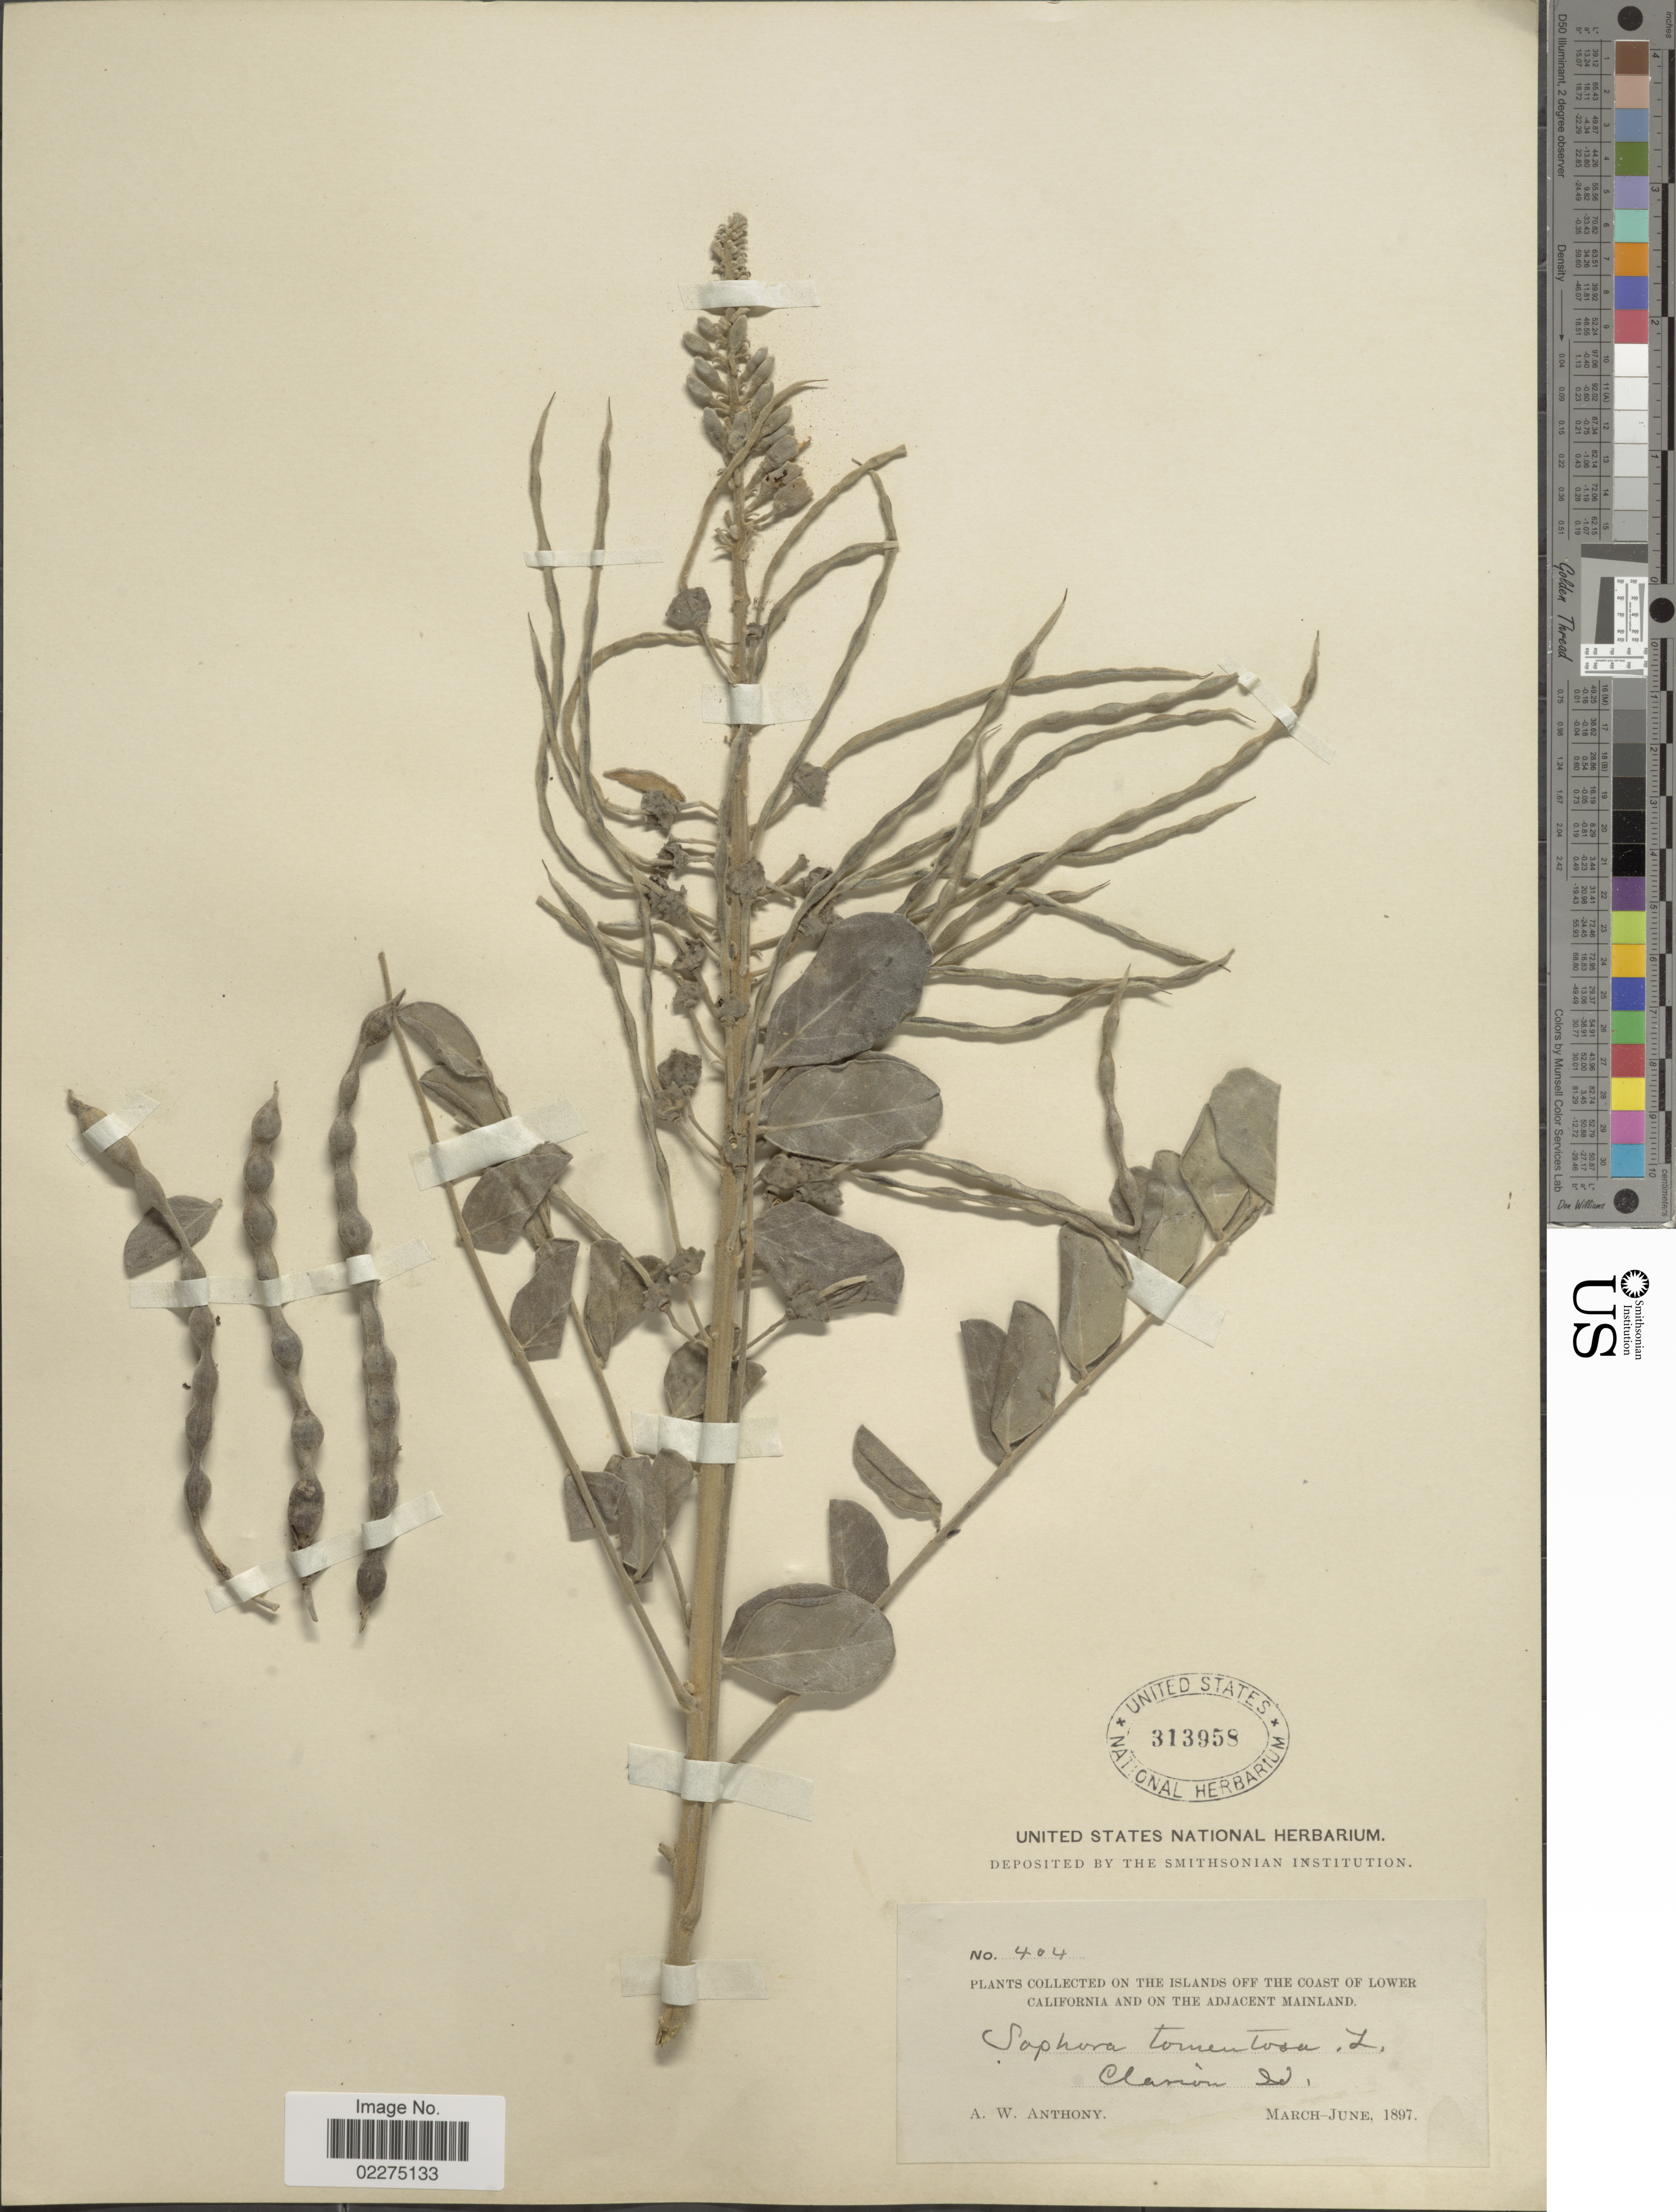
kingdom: Plantae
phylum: Tracheophyta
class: Magnoliopsida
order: Fabales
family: Fabaceae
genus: Sophora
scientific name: Sophora tomentosa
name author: L.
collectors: A. W. Anthony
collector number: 404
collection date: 1897-03/1897-06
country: Mexico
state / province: Colima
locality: Islands off the coast of Lower California and on the adjacent mainland. Clarion Id.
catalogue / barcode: US 313958